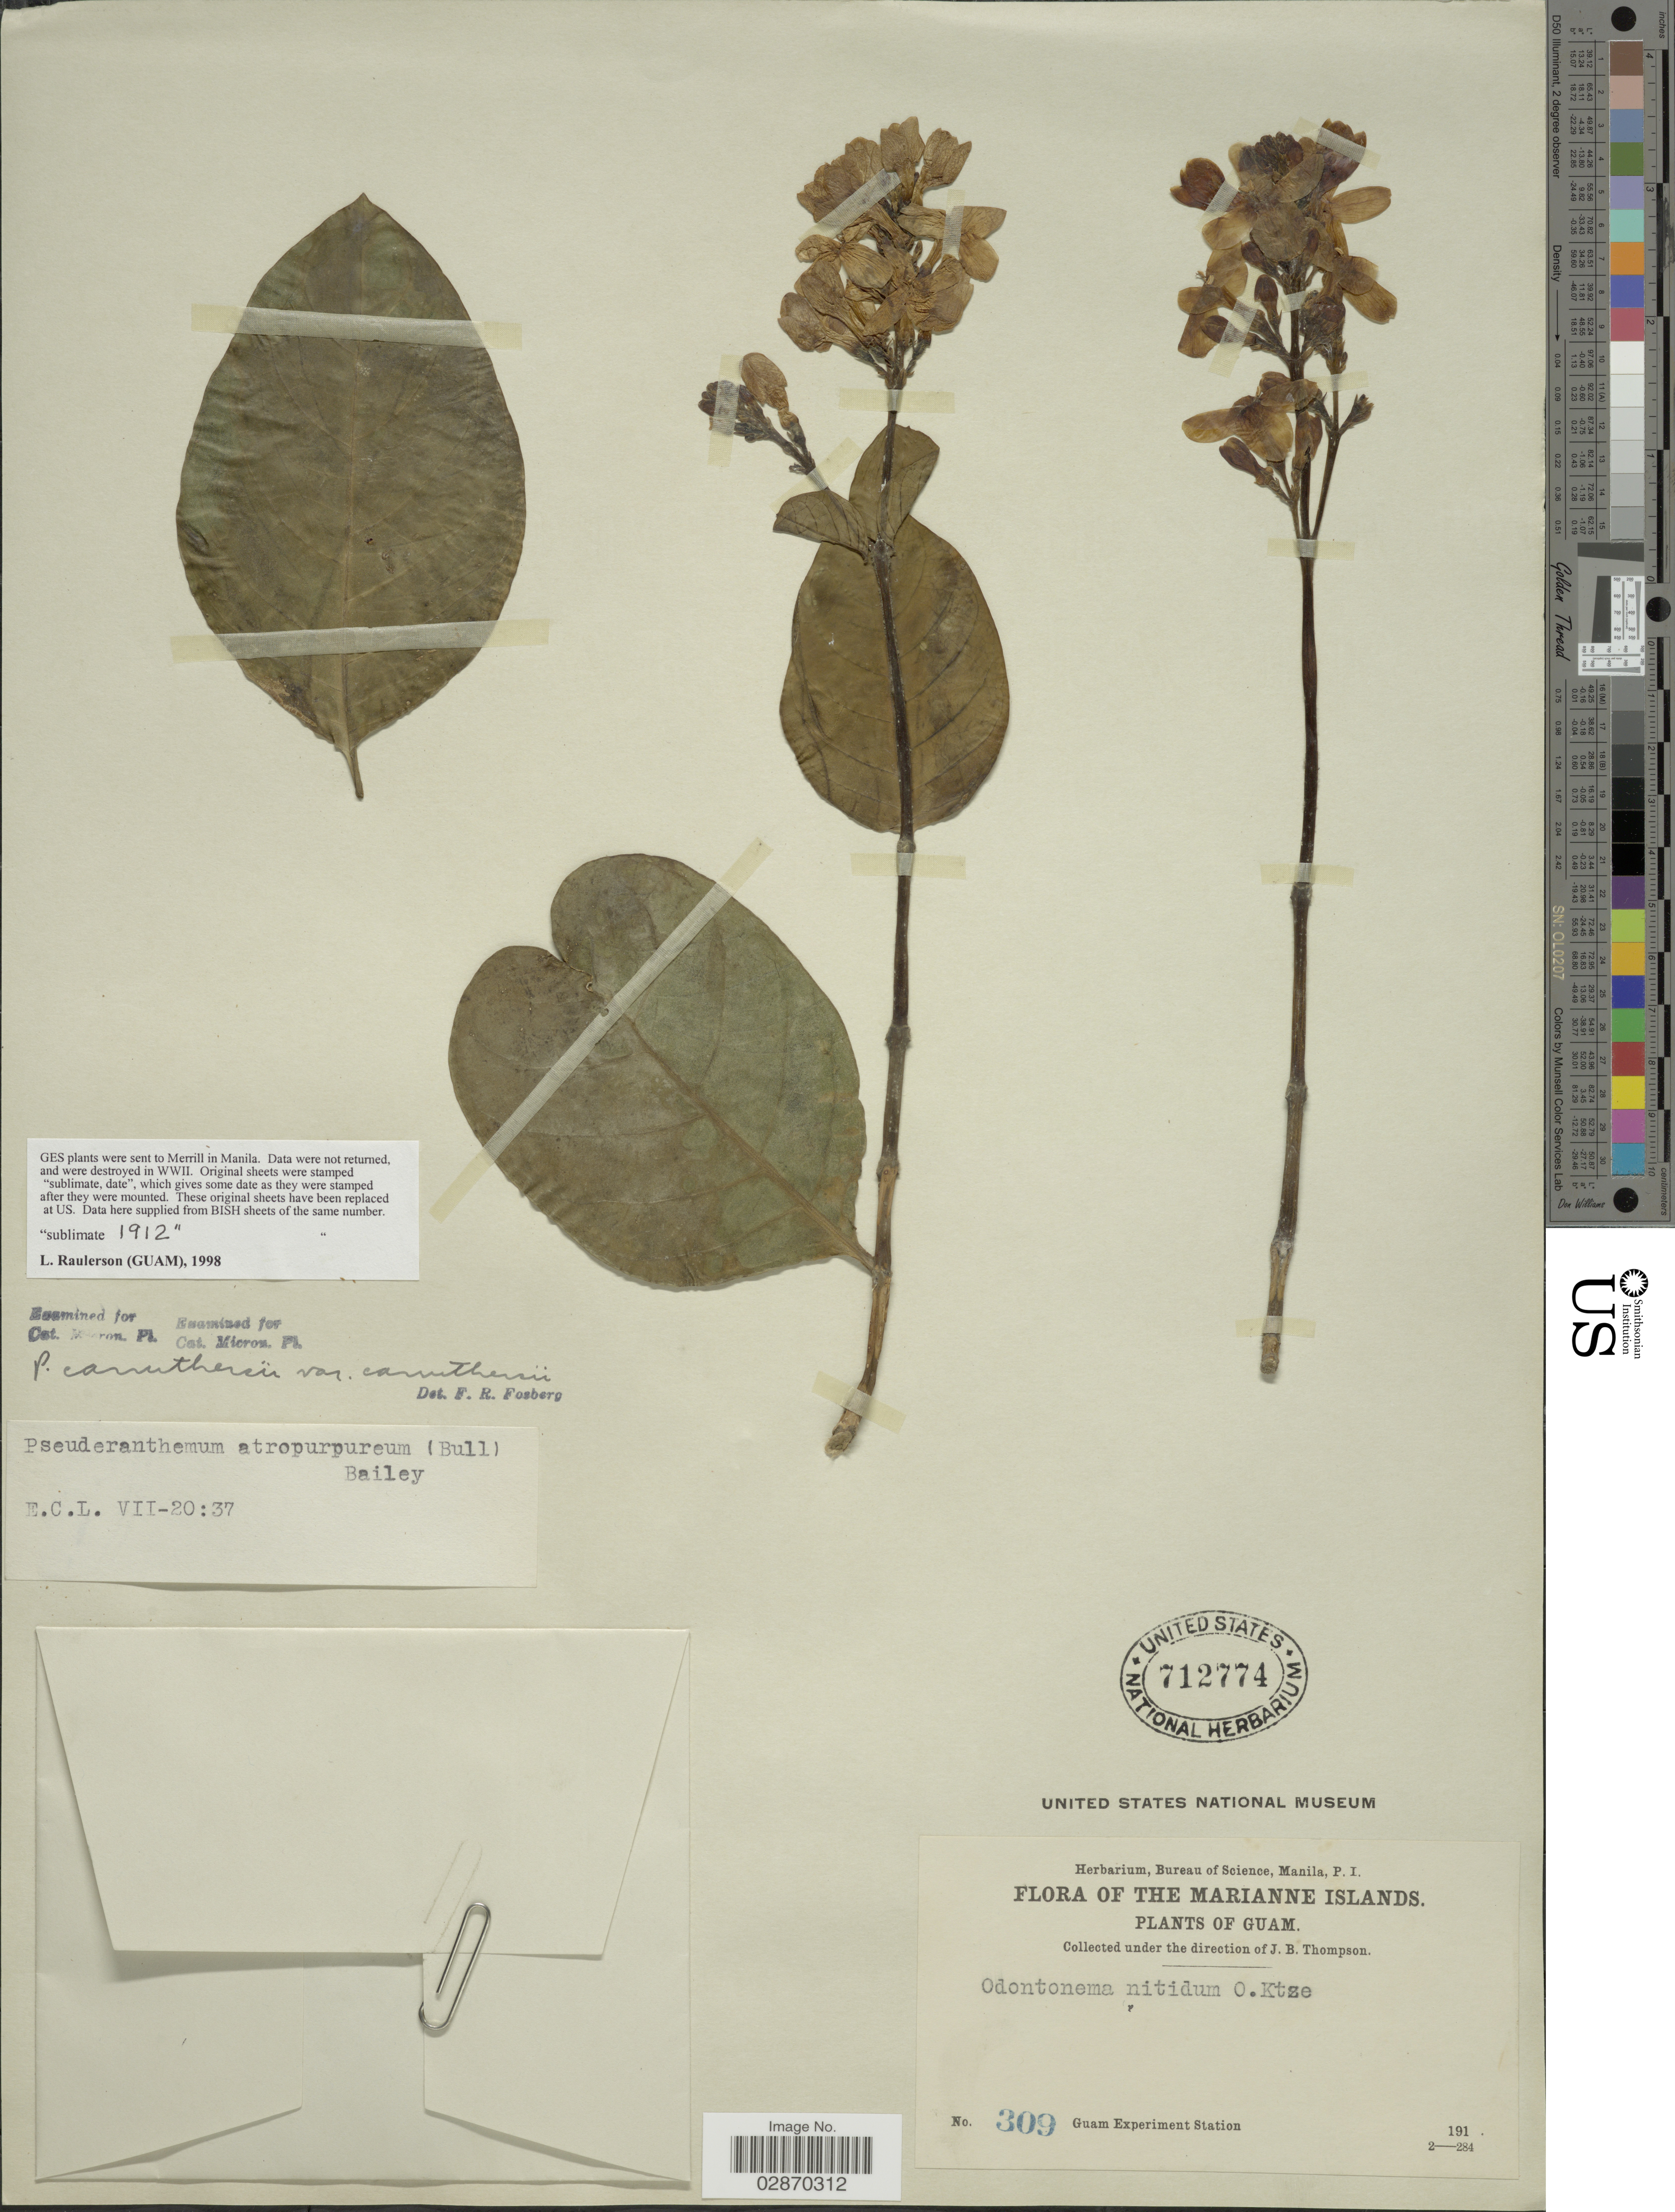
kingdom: Plantae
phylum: Tracheophyta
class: Magnoliopsida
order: Lamiales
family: Acanthaceae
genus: Pseuderanthemum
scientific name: Pseuderanthemum carruthersii var. carruthersii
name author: (Seem.) Guillaumin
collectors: Guam Exp. Sta.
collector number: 309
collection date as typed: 191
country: Guam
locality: Marianne Islands.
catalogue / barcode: US 712774